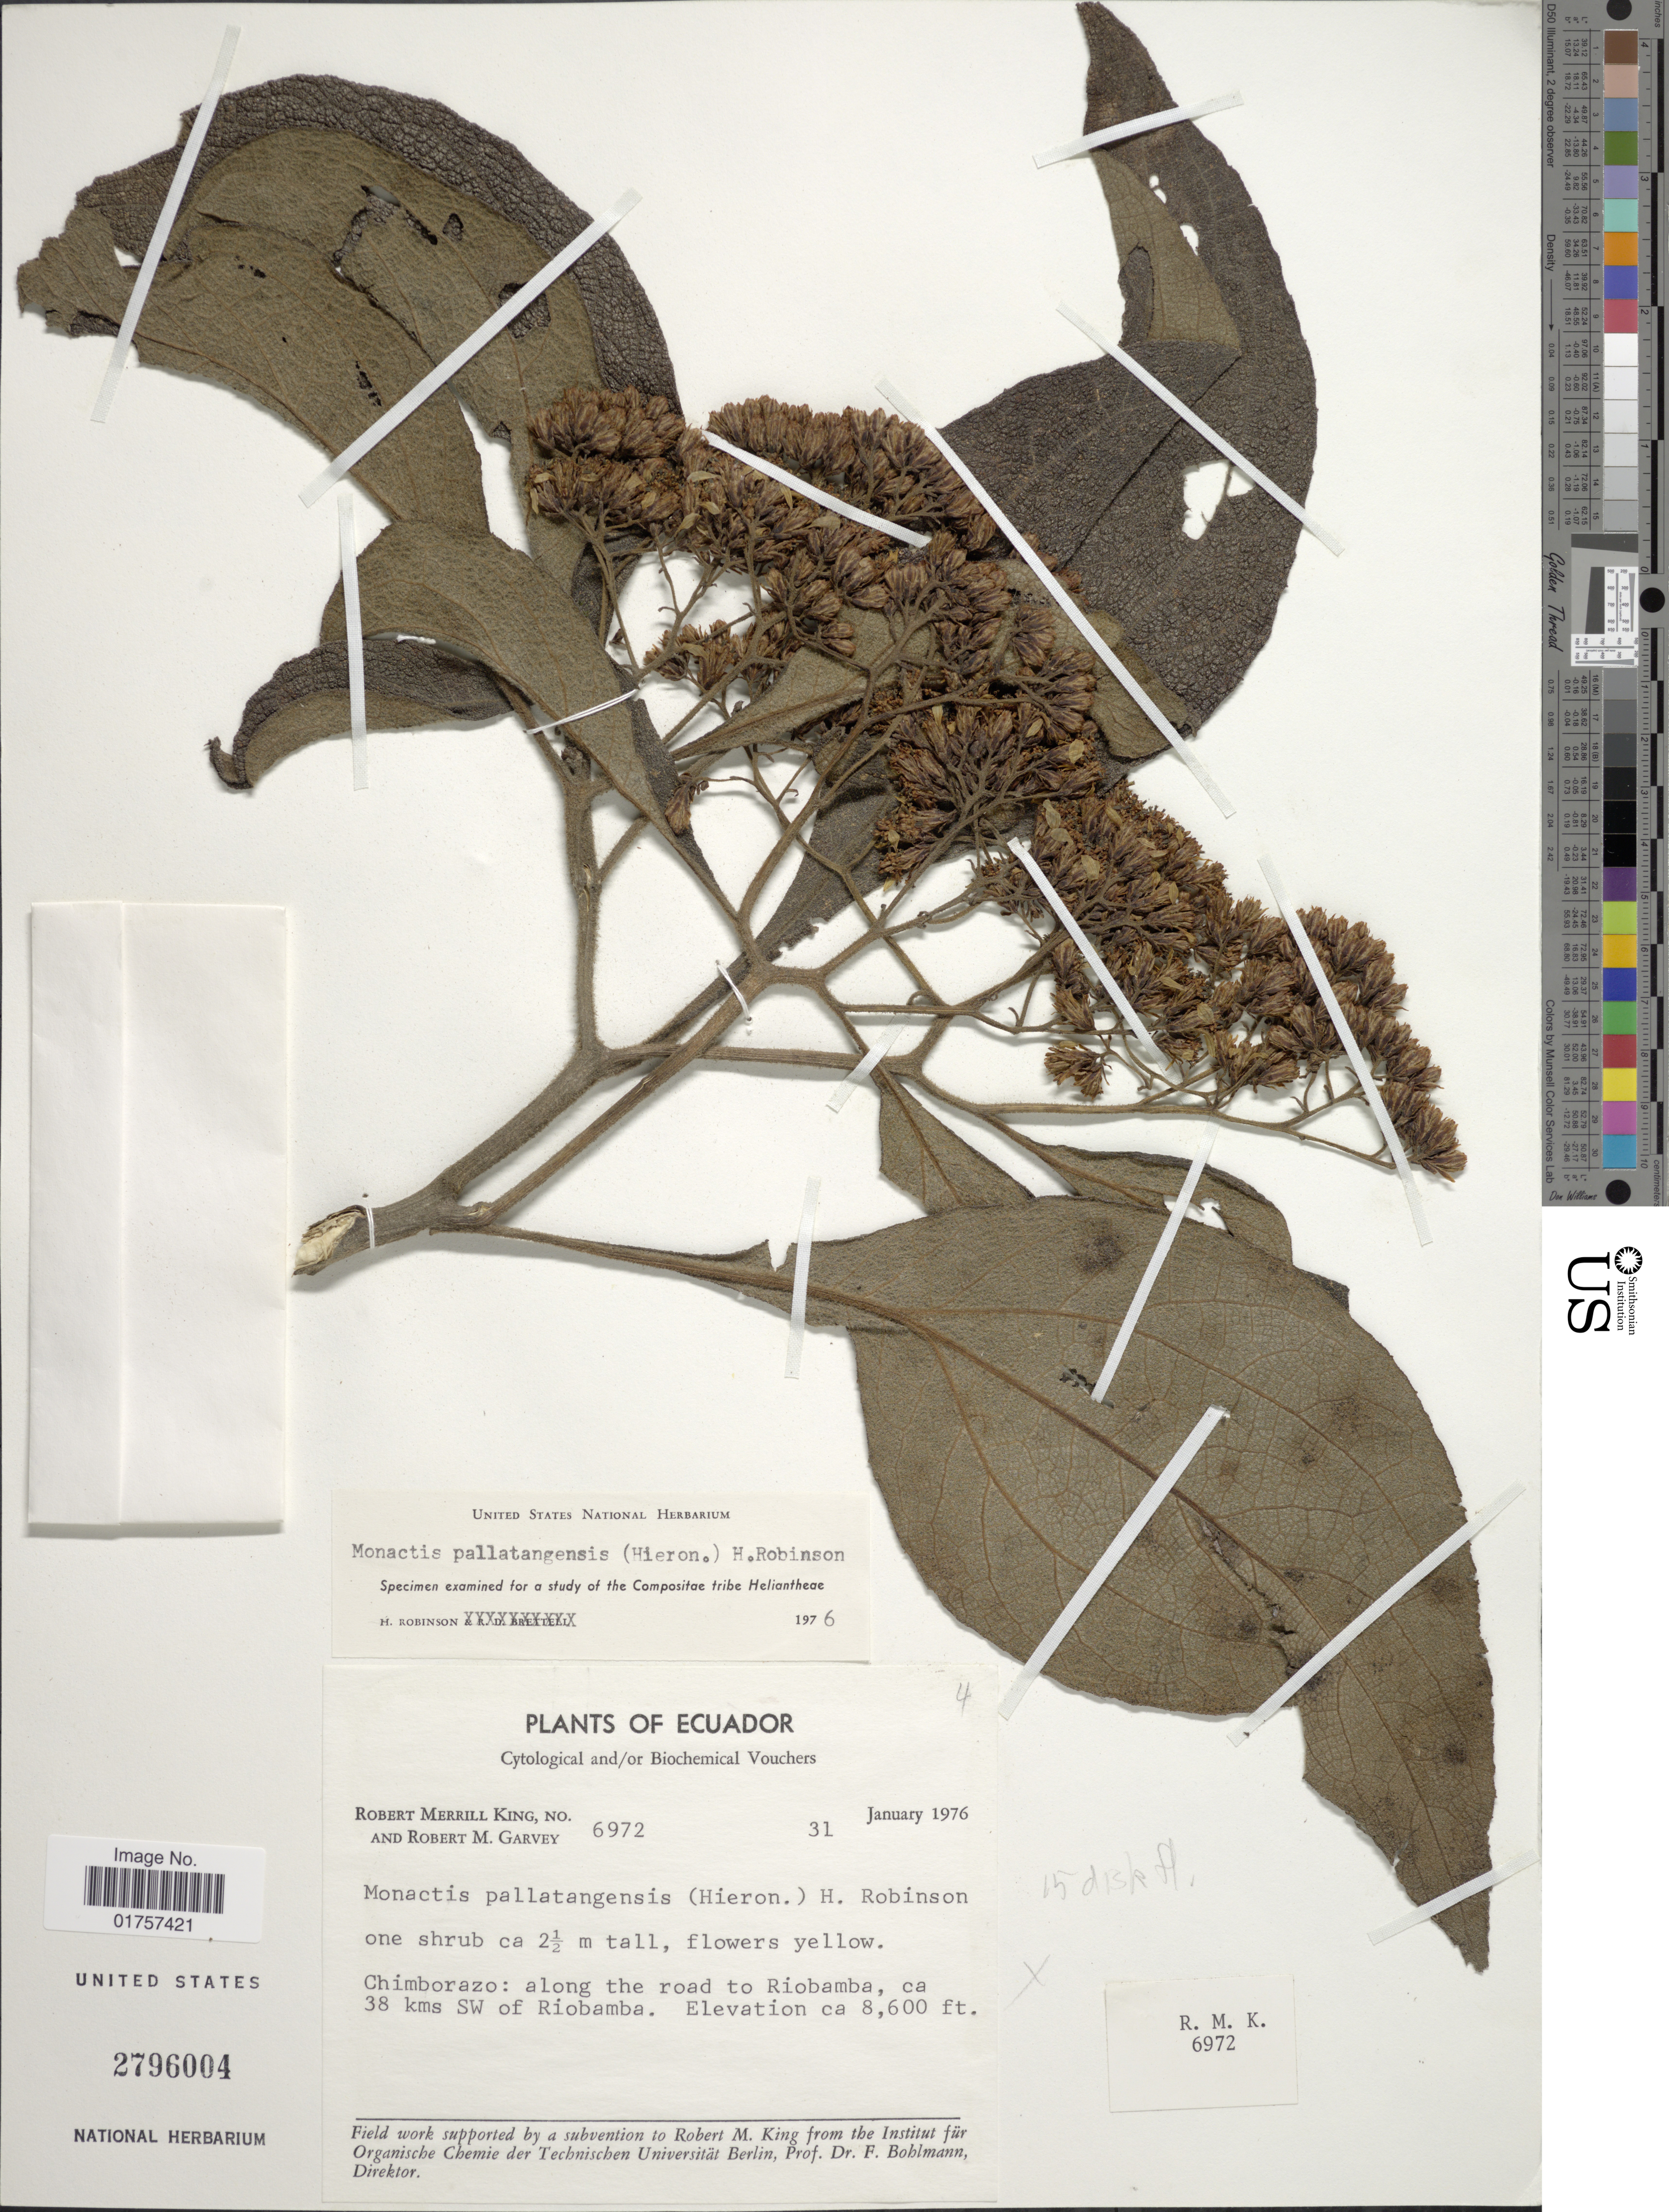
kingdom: Plantae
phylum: Tracheophyta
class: Magnoliopsida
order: Asterales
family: Asteraceae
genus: Monactis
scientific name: Monactis pallatangensis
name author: (Hieron.) H. Rob.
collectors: R. M. King & R. Garvey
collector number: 6972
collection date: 1976-01-31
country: Ecuador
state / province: Chimborazo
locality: Along the road to Riobamba, ca 38 kms SW of Riobamba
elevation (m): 2621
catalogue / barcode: US 2796004